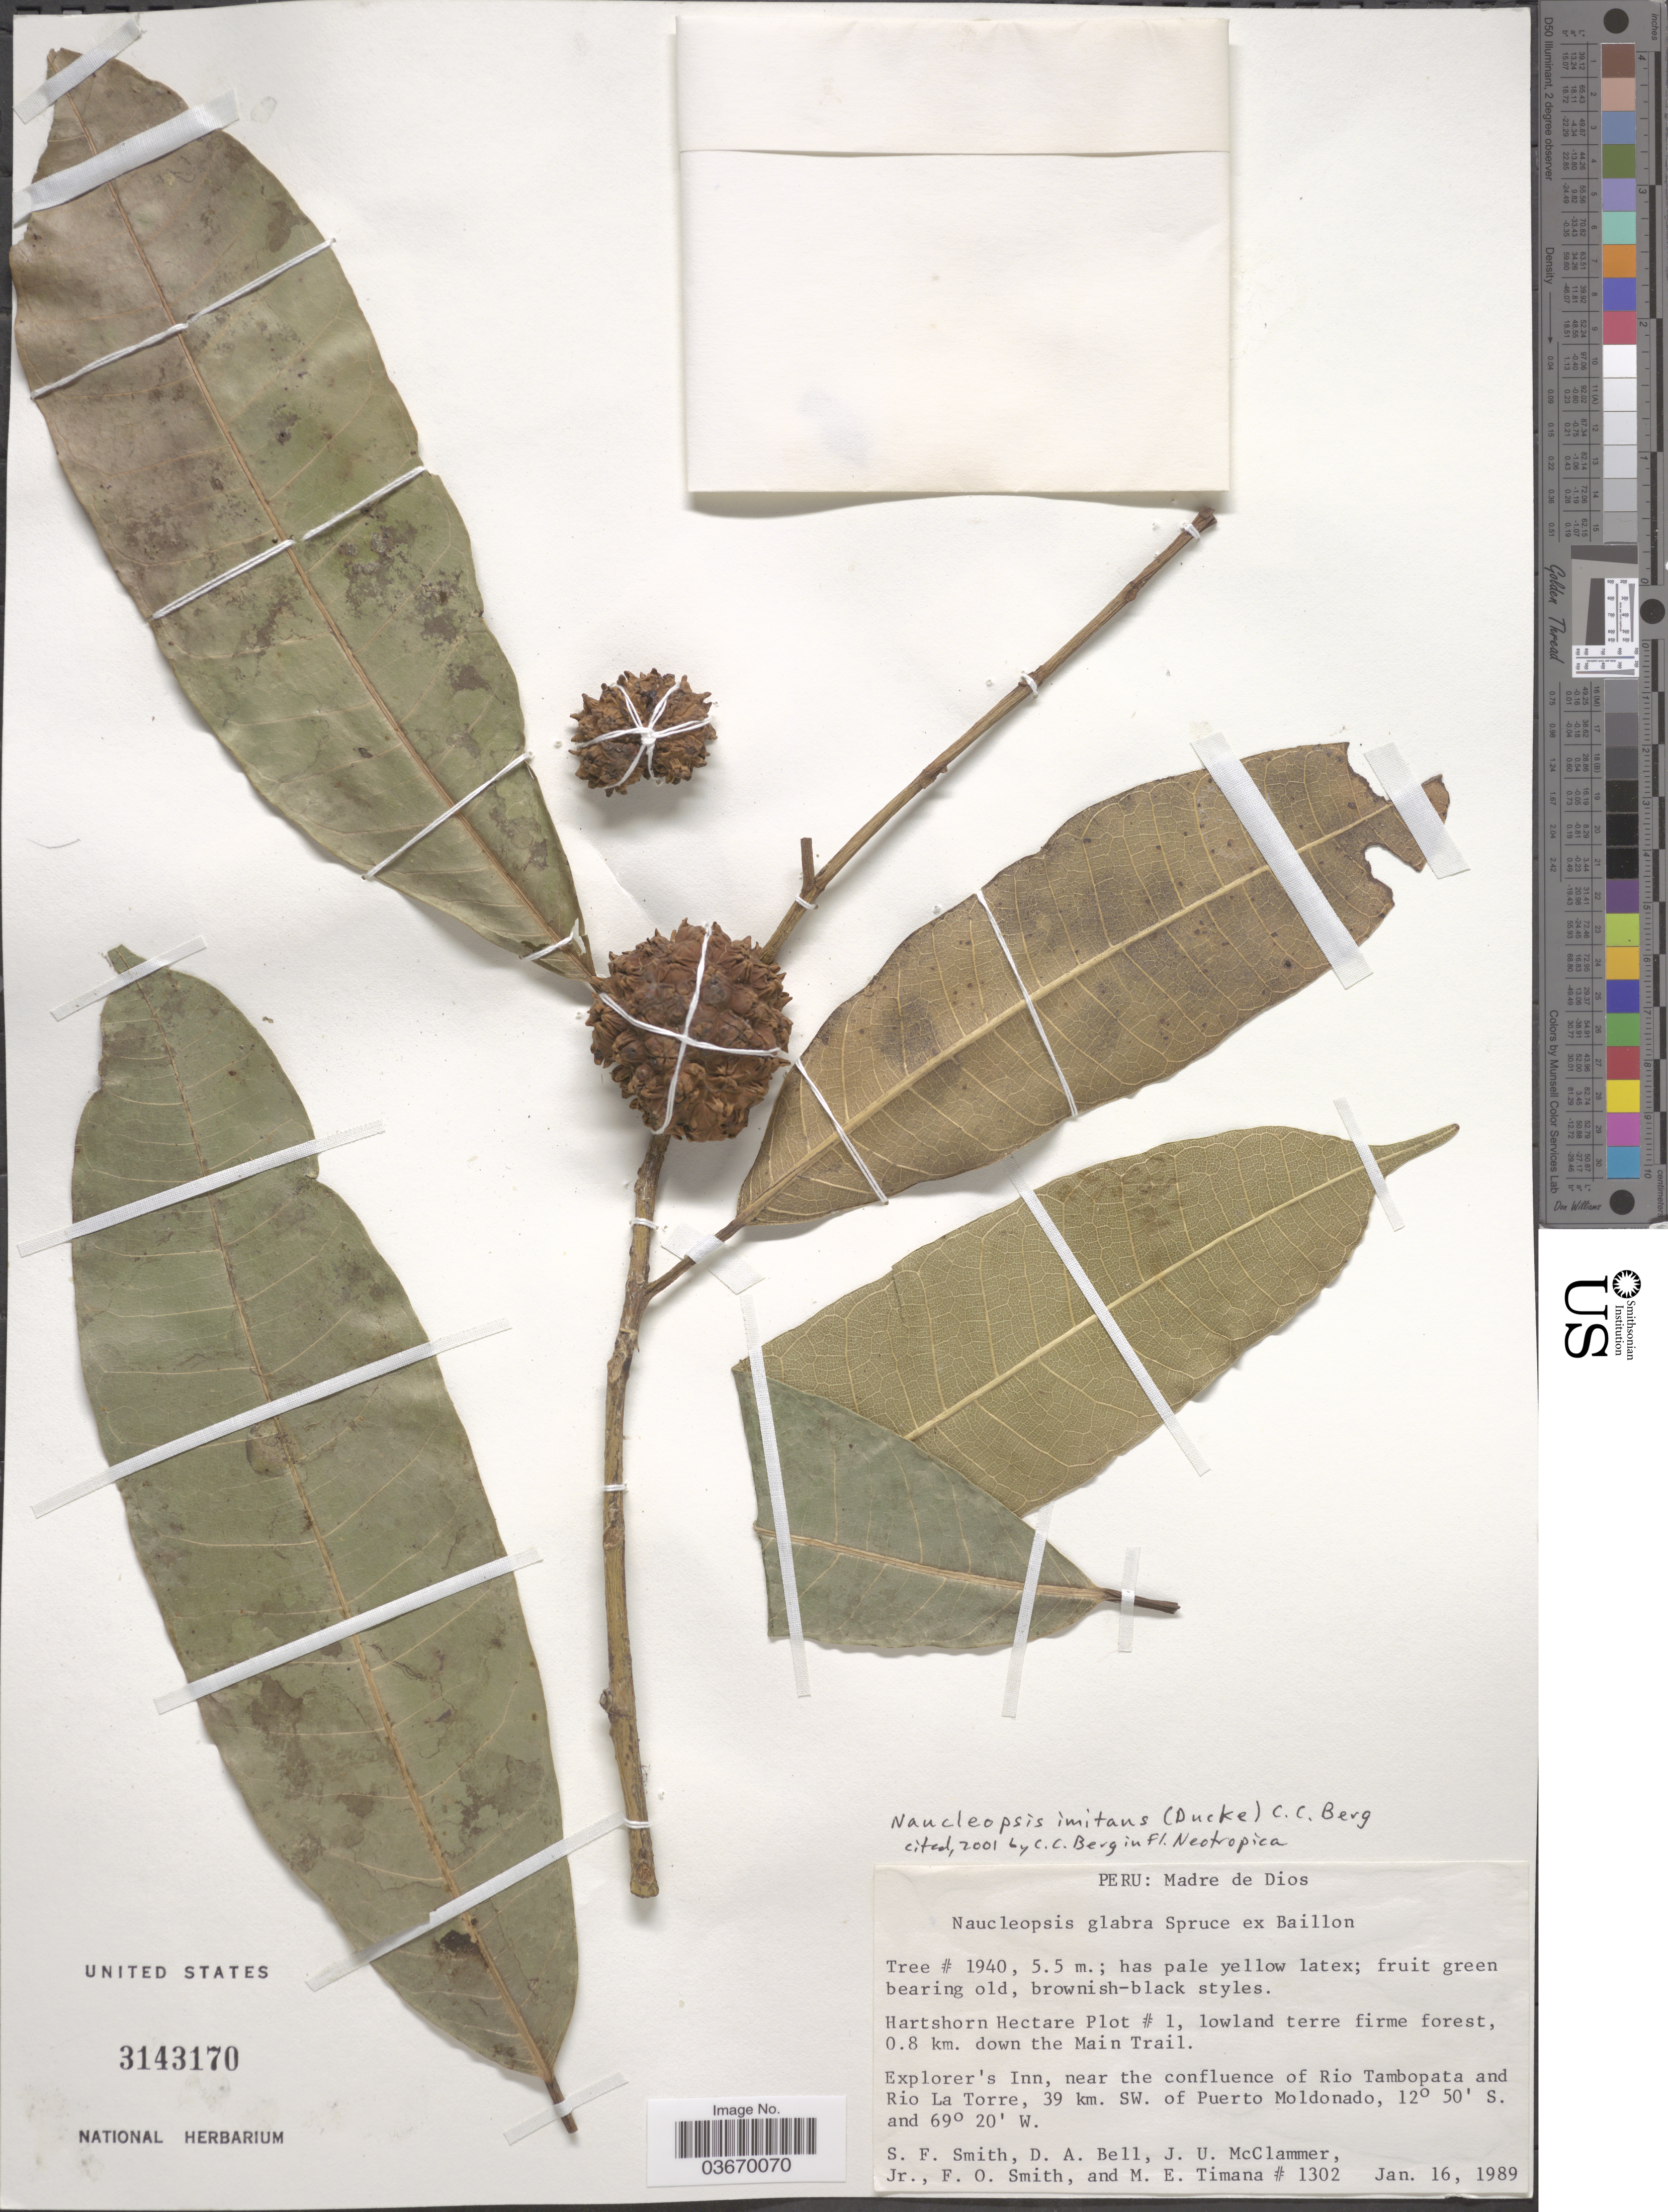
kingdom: Plantae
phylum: Tracheophyta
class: Magnoliopsida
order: Rosales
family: Moraceae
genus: Naucleopsis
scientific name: Naucleopsis imitans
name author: (Ducke) C.C. Berg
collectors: S.F. Smith, D. A. Bell, J. McClammer Jr. & F. Smith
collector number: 1302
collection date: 1989-01-16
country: Peru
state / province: Madre de Dios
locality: Hartshorn Hectare Plot #1, lowland terre firme forest, 0.8 km. down the Main Trail. Explorer's Inn, near the confluence of Rio Tambopata and Rio La Torre, 39 km. SW. of Puerto Moldonado.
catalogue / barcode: US 3143170